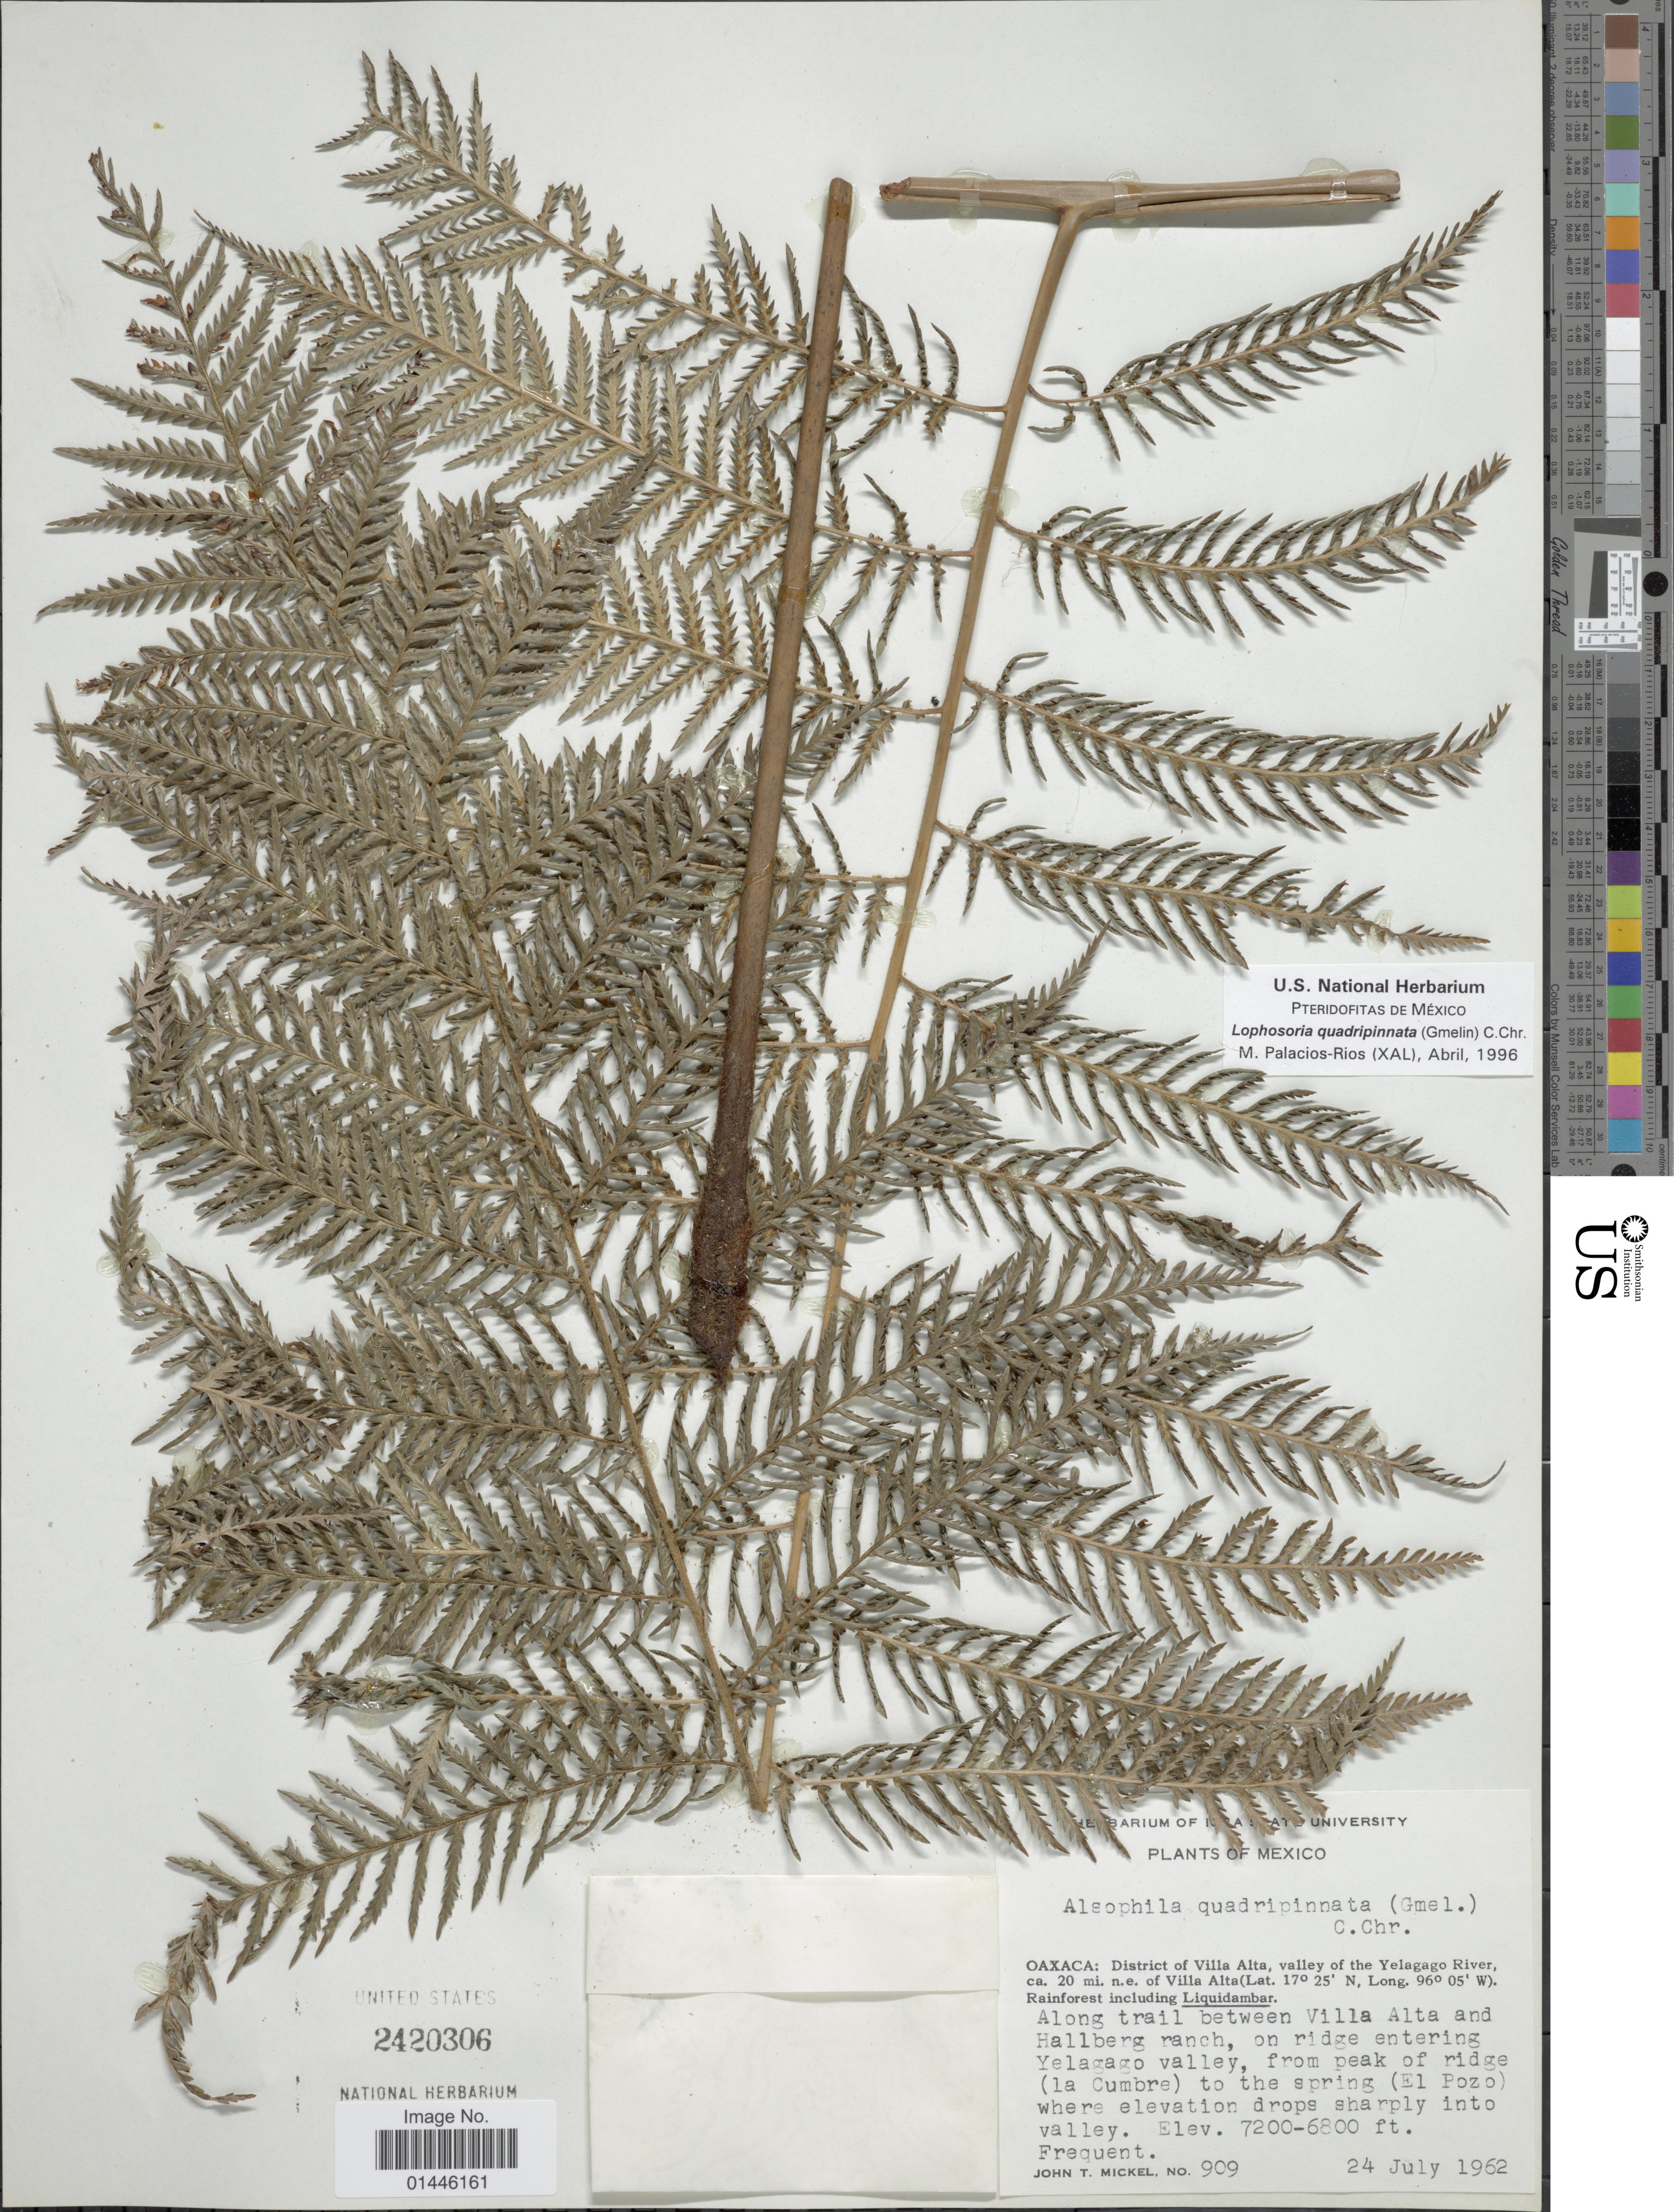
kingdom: Plantae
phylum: Tracheophyta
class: Polypodiopsida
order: Cyatheales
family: Dicksoniaceae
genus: Lophosoria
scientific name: Lophosoria quadripinnata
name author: (J.F. Gmel.) C. Chr.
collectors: J. T. Mickel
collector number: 909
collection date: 1962-07-24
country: Mexico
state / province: Oaxaca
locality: District of Villa Alta, valley of the Yelegago River, ca. 20 mi. n.e. of Villa Alta. Along trail between Villa Alta and Hallberg ranch, on ridge entering Yelegago valley, from peak of ridge (La Cumbre) to the spring (El Pozo) where elevation drops sharply into valley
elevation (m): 2073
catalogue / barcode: US 2420306